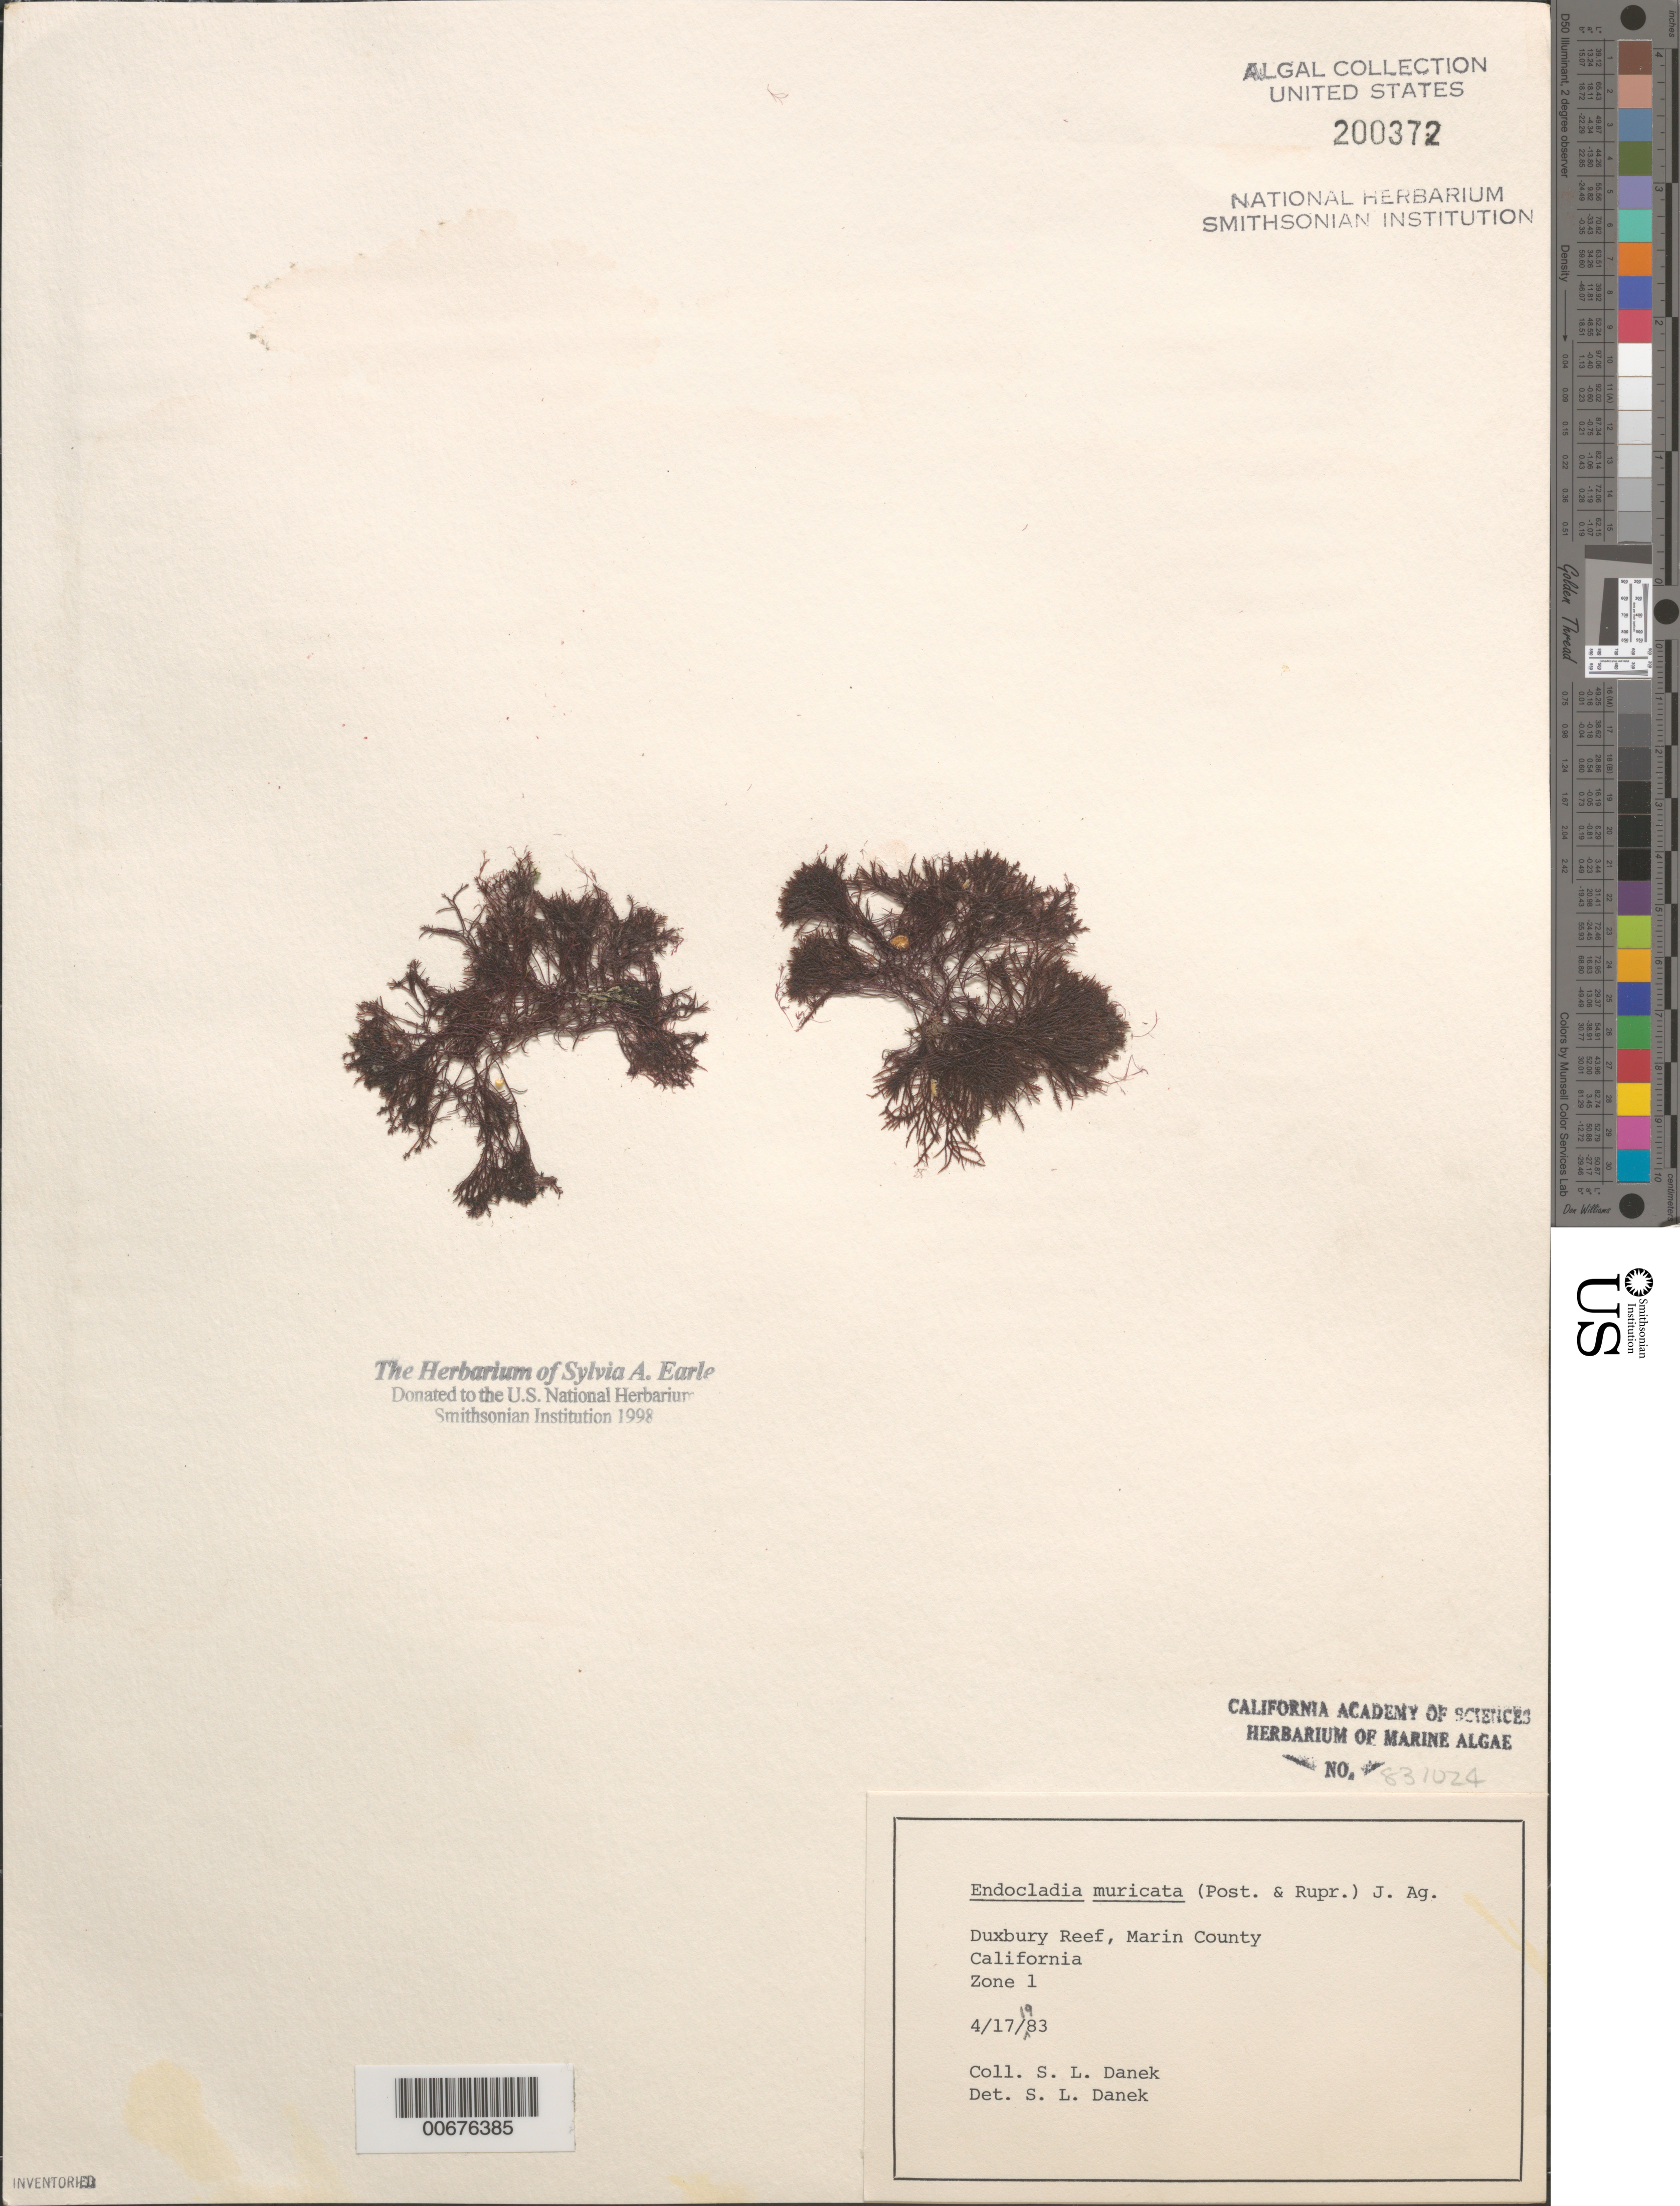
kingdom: Plantae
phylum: Rhodophyta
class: Florideophyceae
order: Gigartinales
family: Endocladiaceae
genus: Endocladia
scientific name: Endocladia muricata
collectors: S. Danek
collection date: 1983-04-17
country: United States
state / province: California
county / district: Marin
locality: Duxbury Reef, Marin County. Zone 1.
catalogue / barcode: US 200372